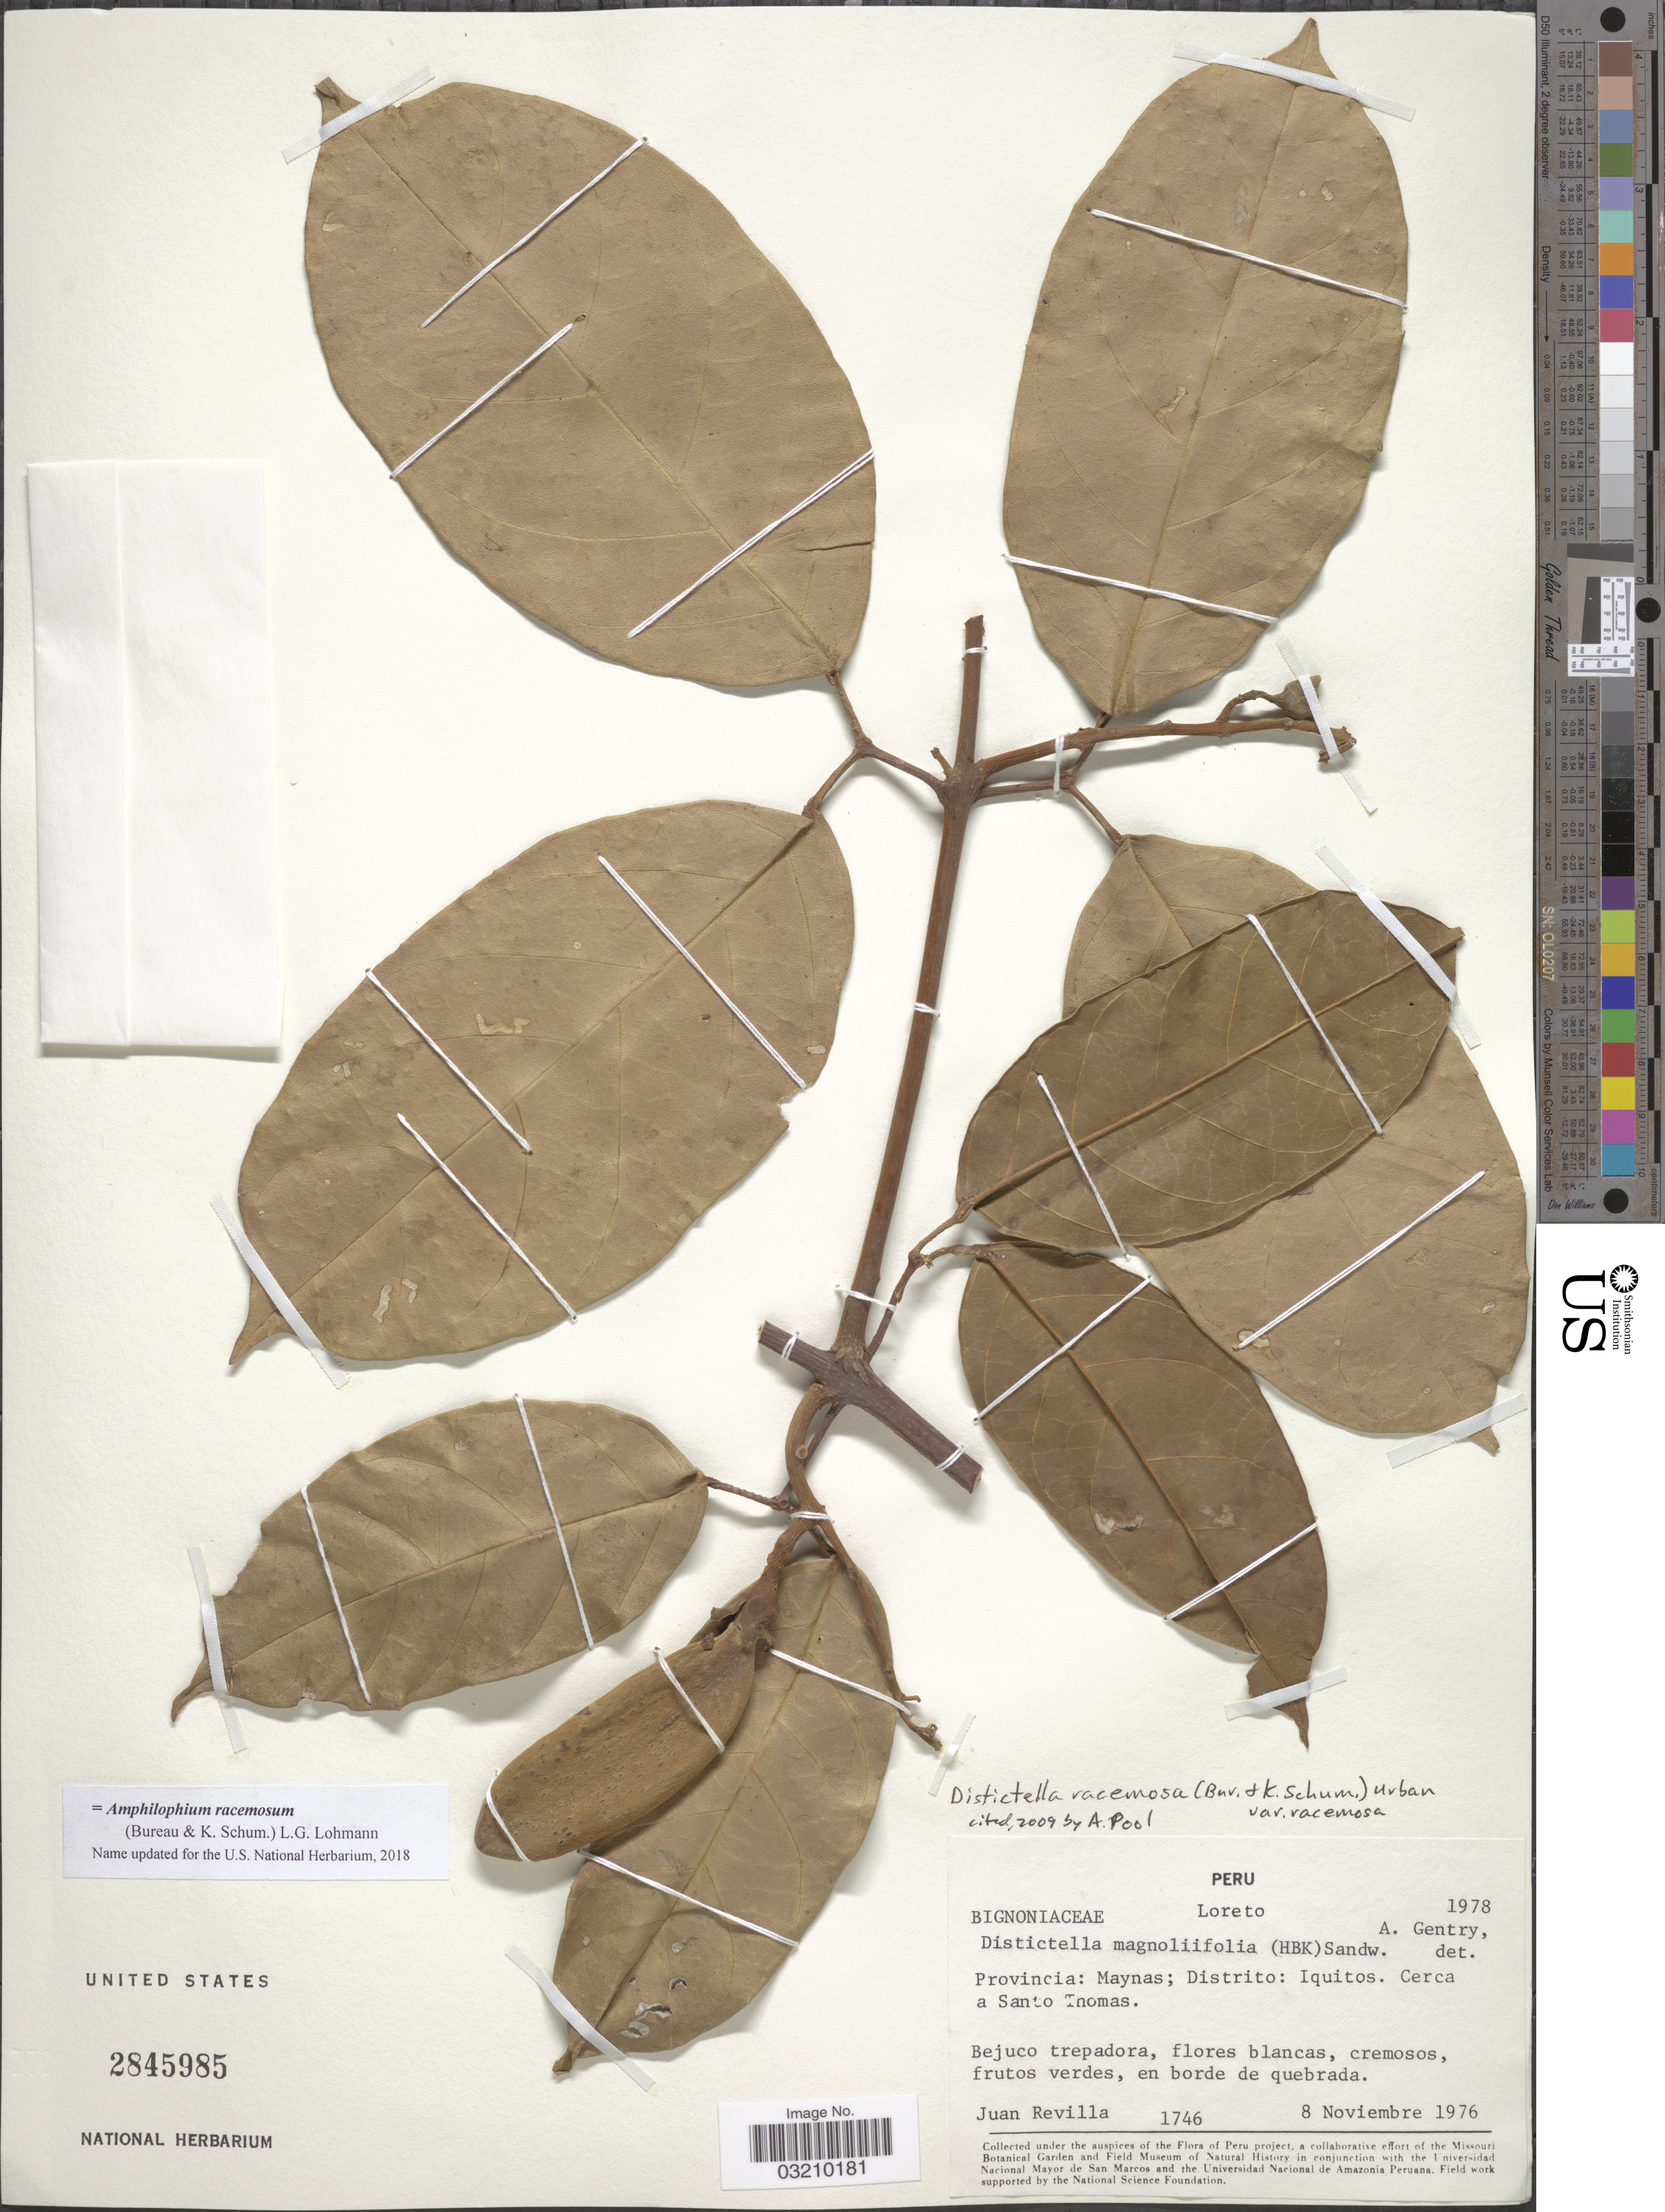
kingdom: Plantae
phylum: Tracheophyta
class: Magnoliopsida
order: Lamiales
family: Bignoniaceae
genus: Amphilophium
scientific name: Amphilophium racemosum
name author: (Bureau & K. Schum.) L.G. Lohmann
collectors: J. Revilla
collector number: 1746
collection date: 1976-11-08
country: Peru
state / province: Loreto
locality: Provincia: Maynas; Distrito: Iquitos. Cerca a Santo Thomas.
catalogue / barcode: US 2845985